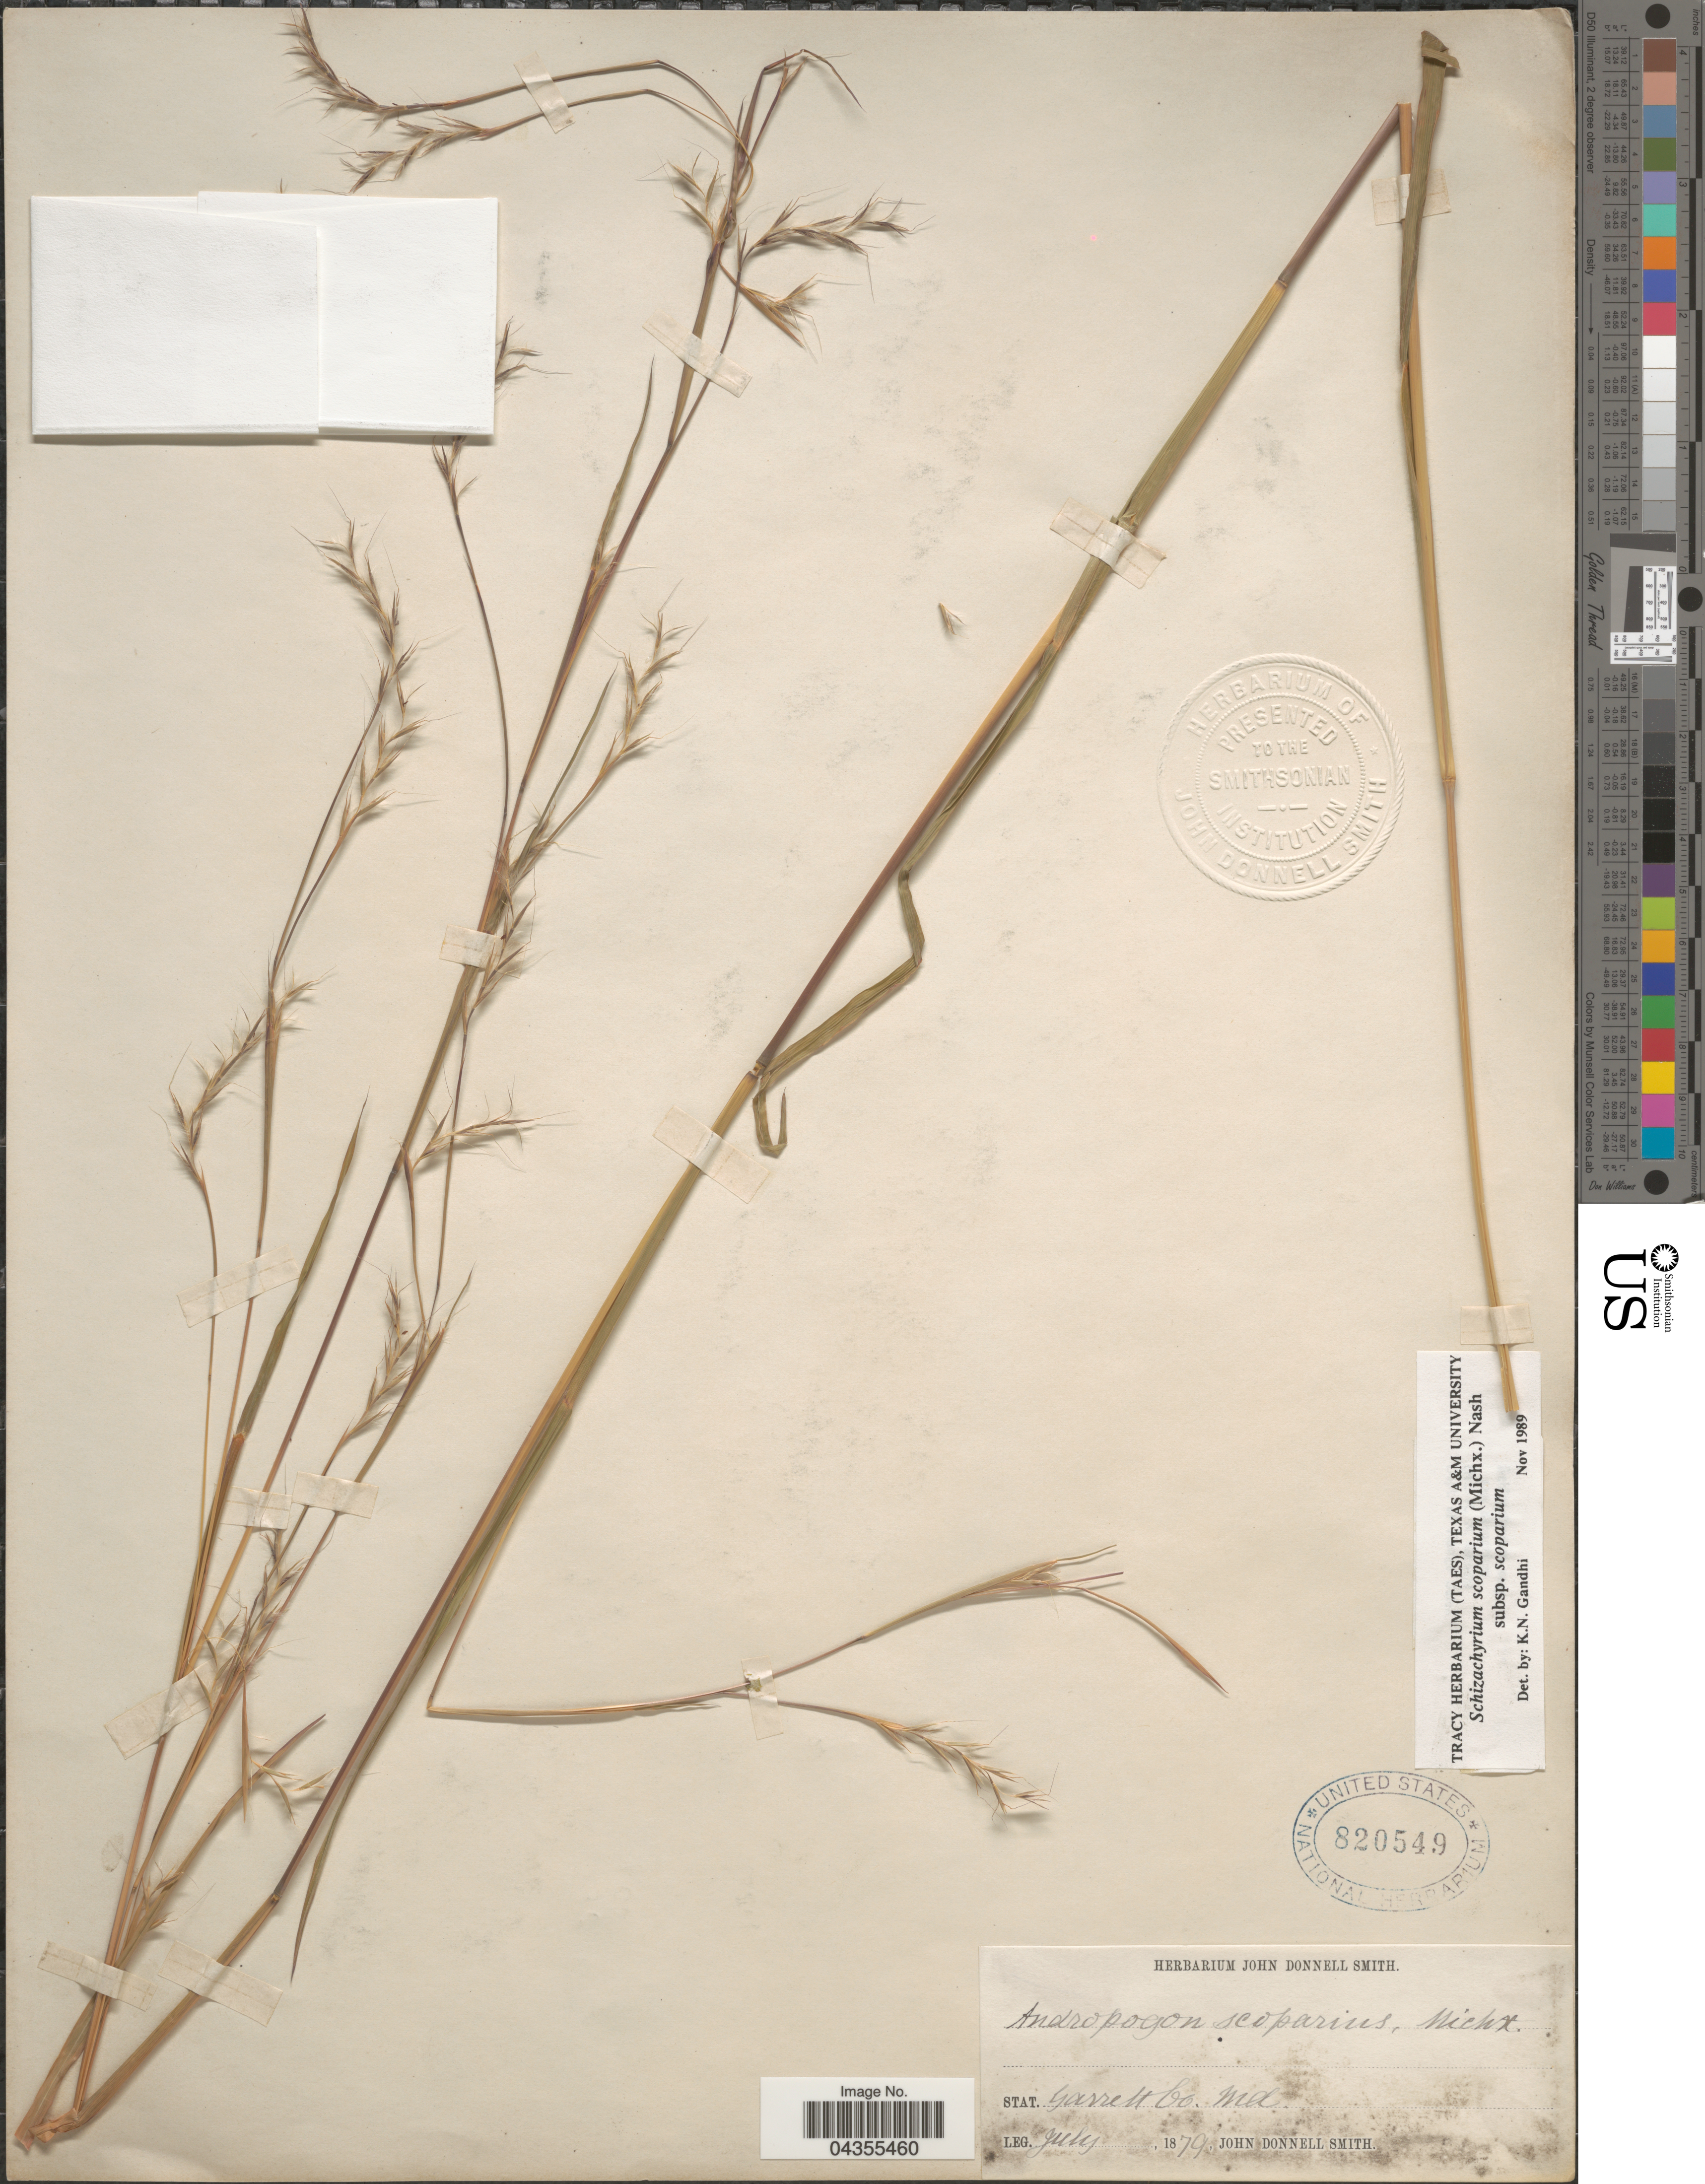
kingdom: Plantae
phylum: Tracheophyta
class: Liliopsida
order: Poales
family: Poaceae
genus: Schizachyrium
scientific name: Schizachyrium scoparium var. scoparium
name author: (Michx.) Nash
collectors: J. Donnell Smith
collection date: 1879-07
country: United States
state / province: Maryland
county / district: Garrett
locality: Stat. Garrett Co.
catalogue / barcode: US 820549